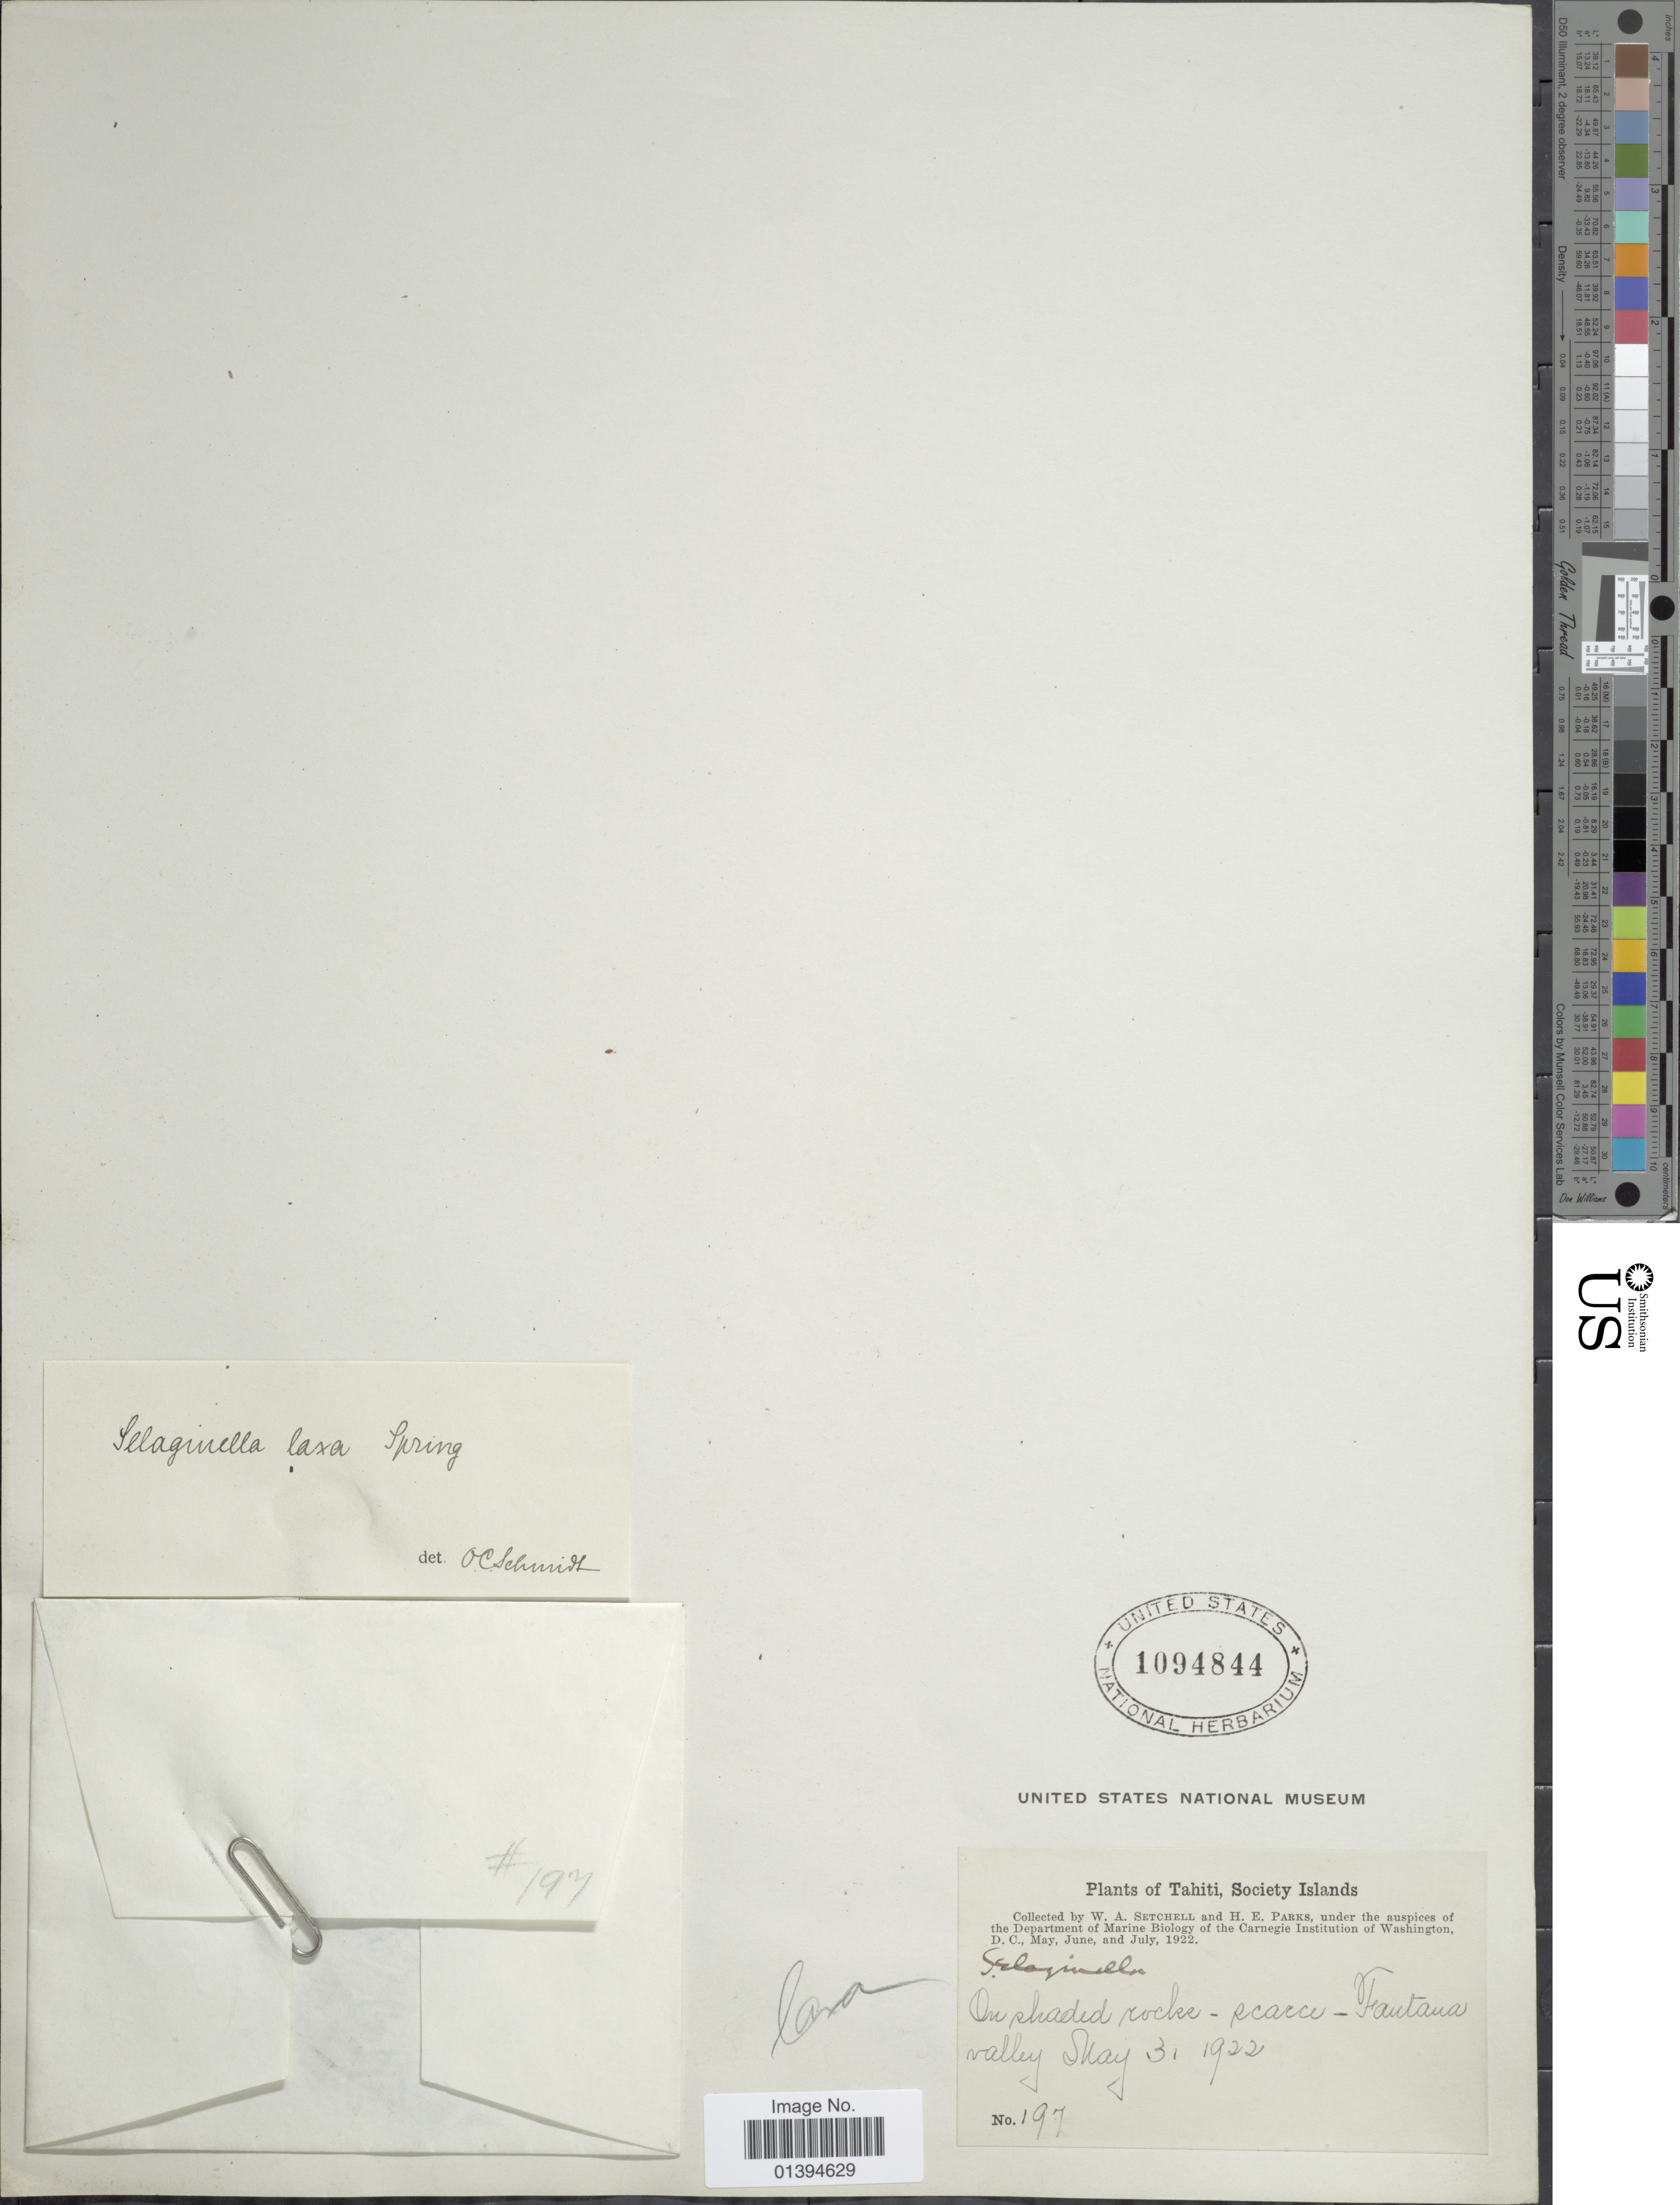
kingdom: Plantae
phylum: Tracheophyta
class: Lycopodiopsida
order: Selaginellales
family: Selaginellaceae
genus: Selaginella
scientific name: Selaginella laxa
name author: Spring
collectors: W. Setchell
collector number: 197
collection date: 1922-05-31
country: French Polynesia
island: Tahiti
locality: Tahiti, Society Islands, Fantana valley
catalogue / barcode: US 1094844